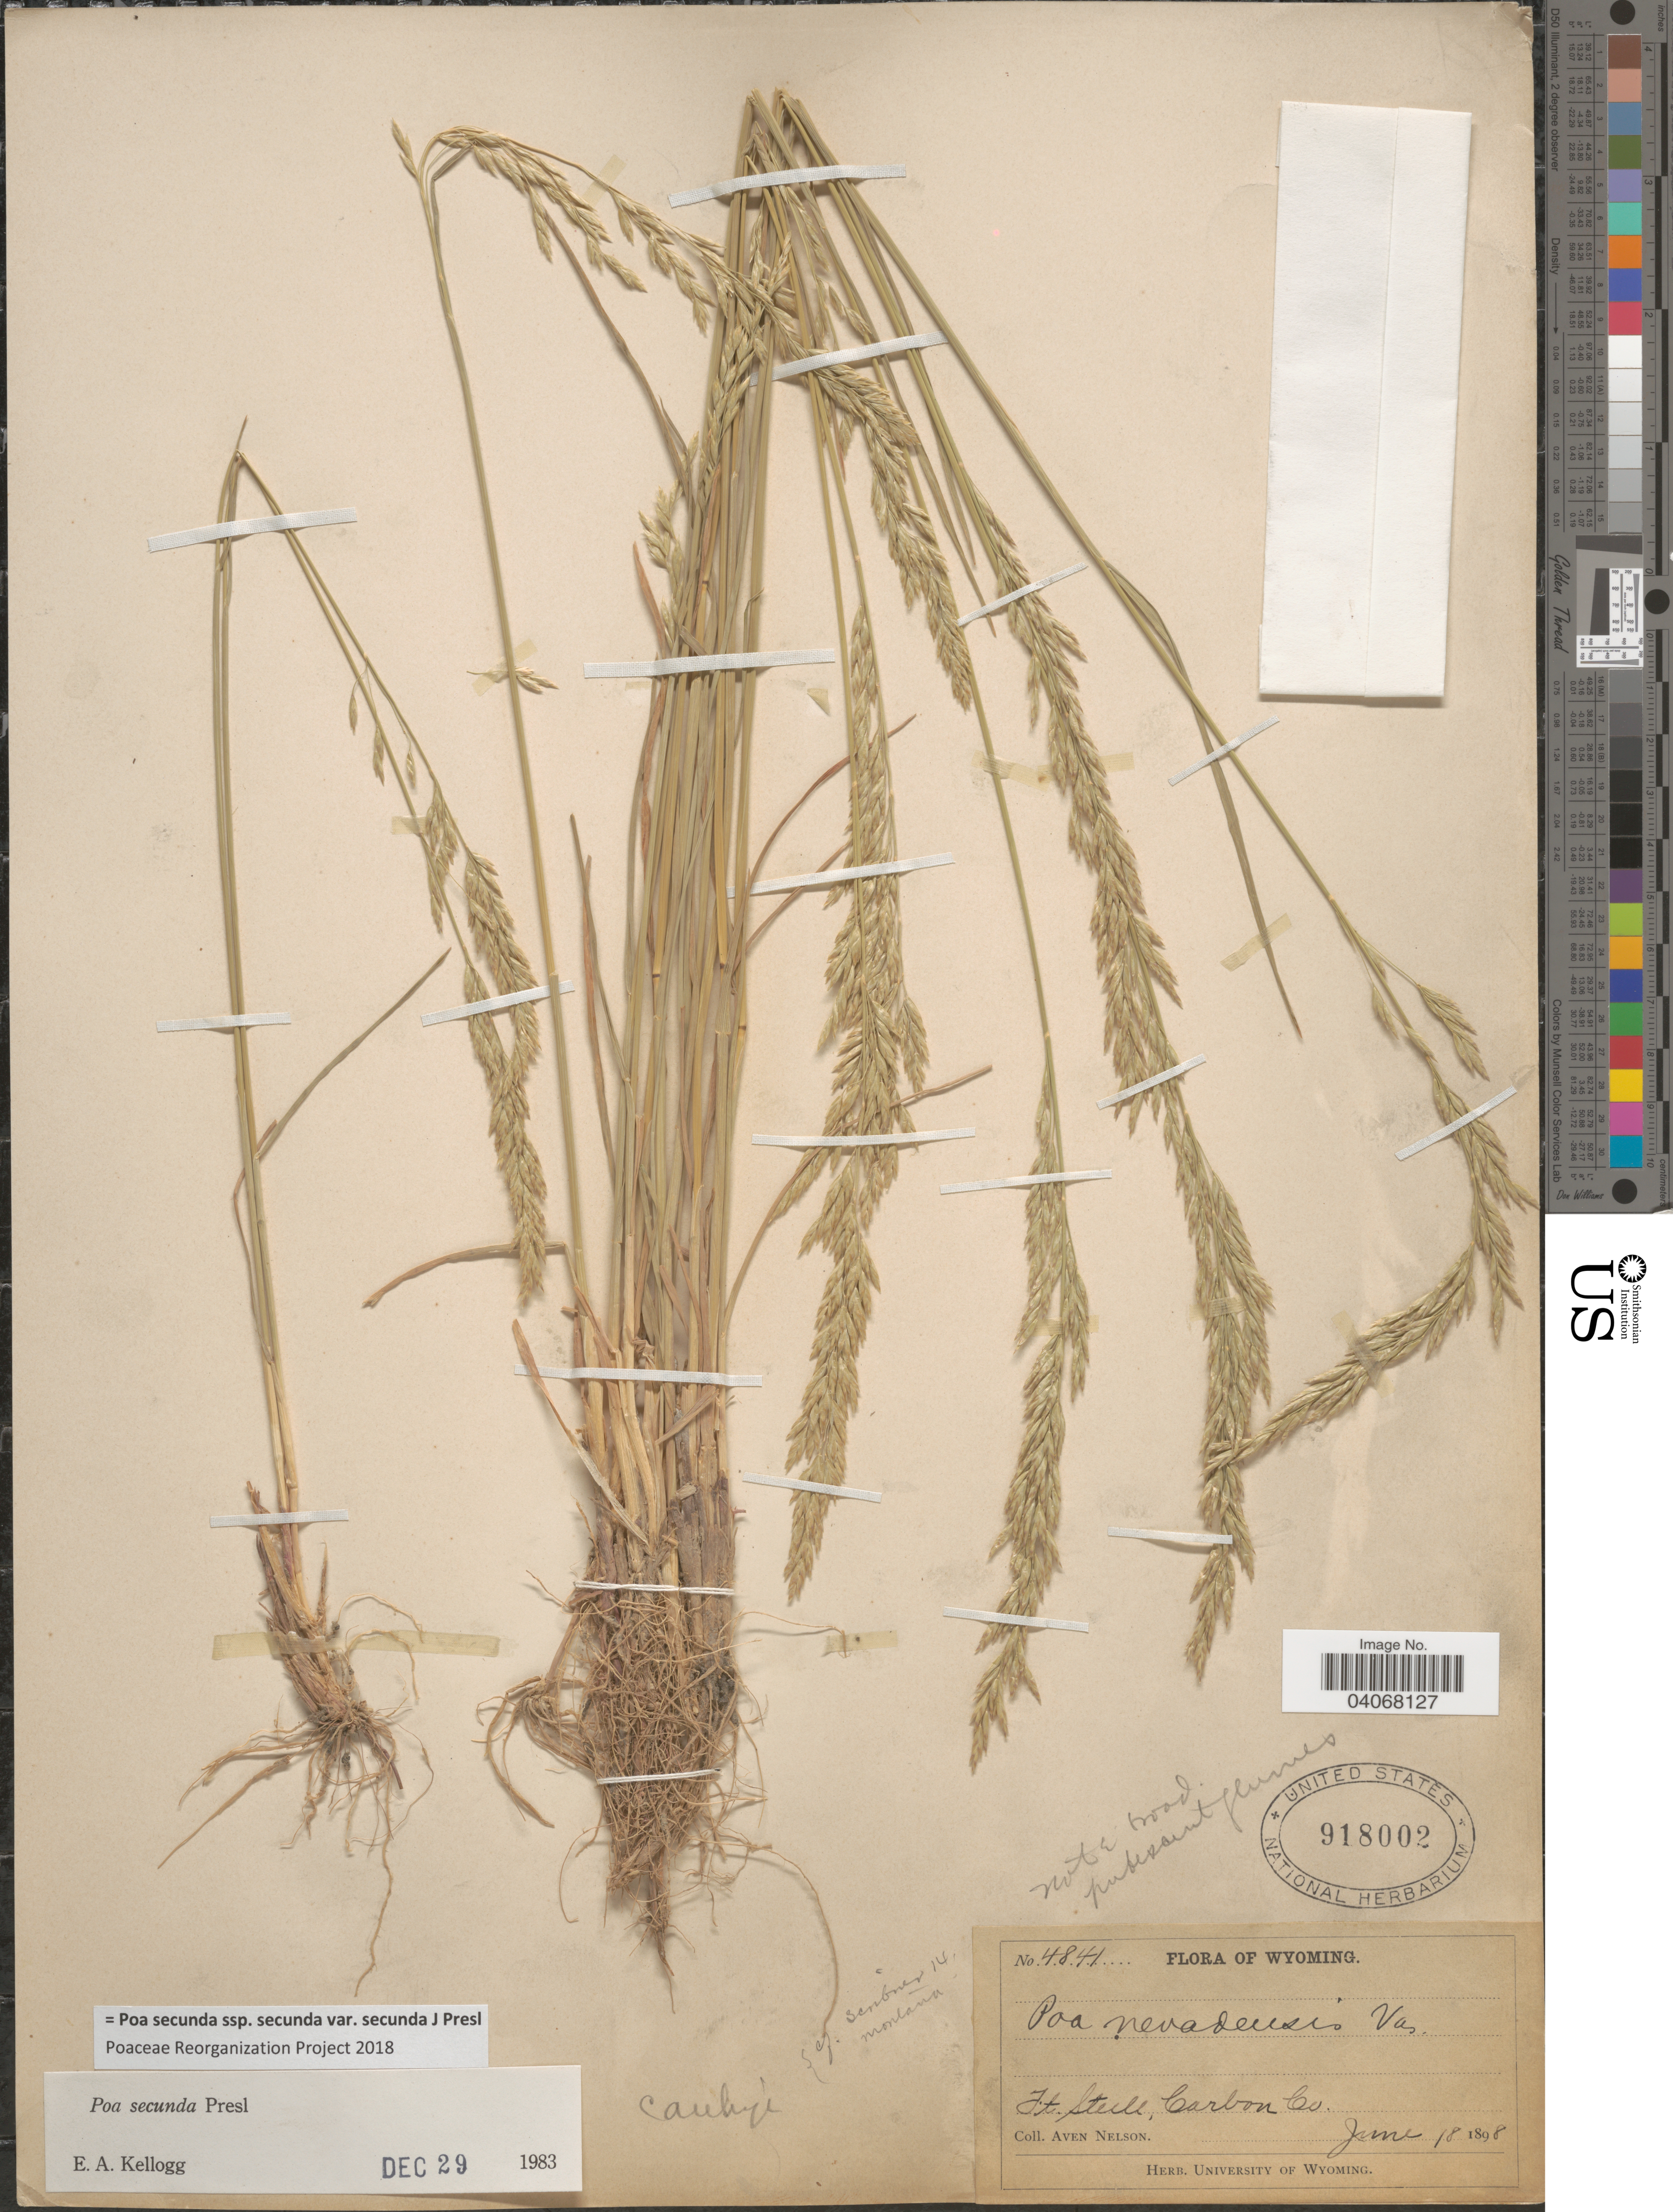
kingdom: Plantae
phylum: Tracheophyta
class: Liliopsida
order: Poales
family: Poaceae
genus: Poa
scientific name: Poa secunda subsp. secunda var. secunda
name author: J. Presl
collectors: A. Nelson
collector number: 4841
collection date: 1898-06-18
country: United States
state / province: Wyoming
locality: Ft. Steele, Carbon Co.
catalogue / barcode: US 918002